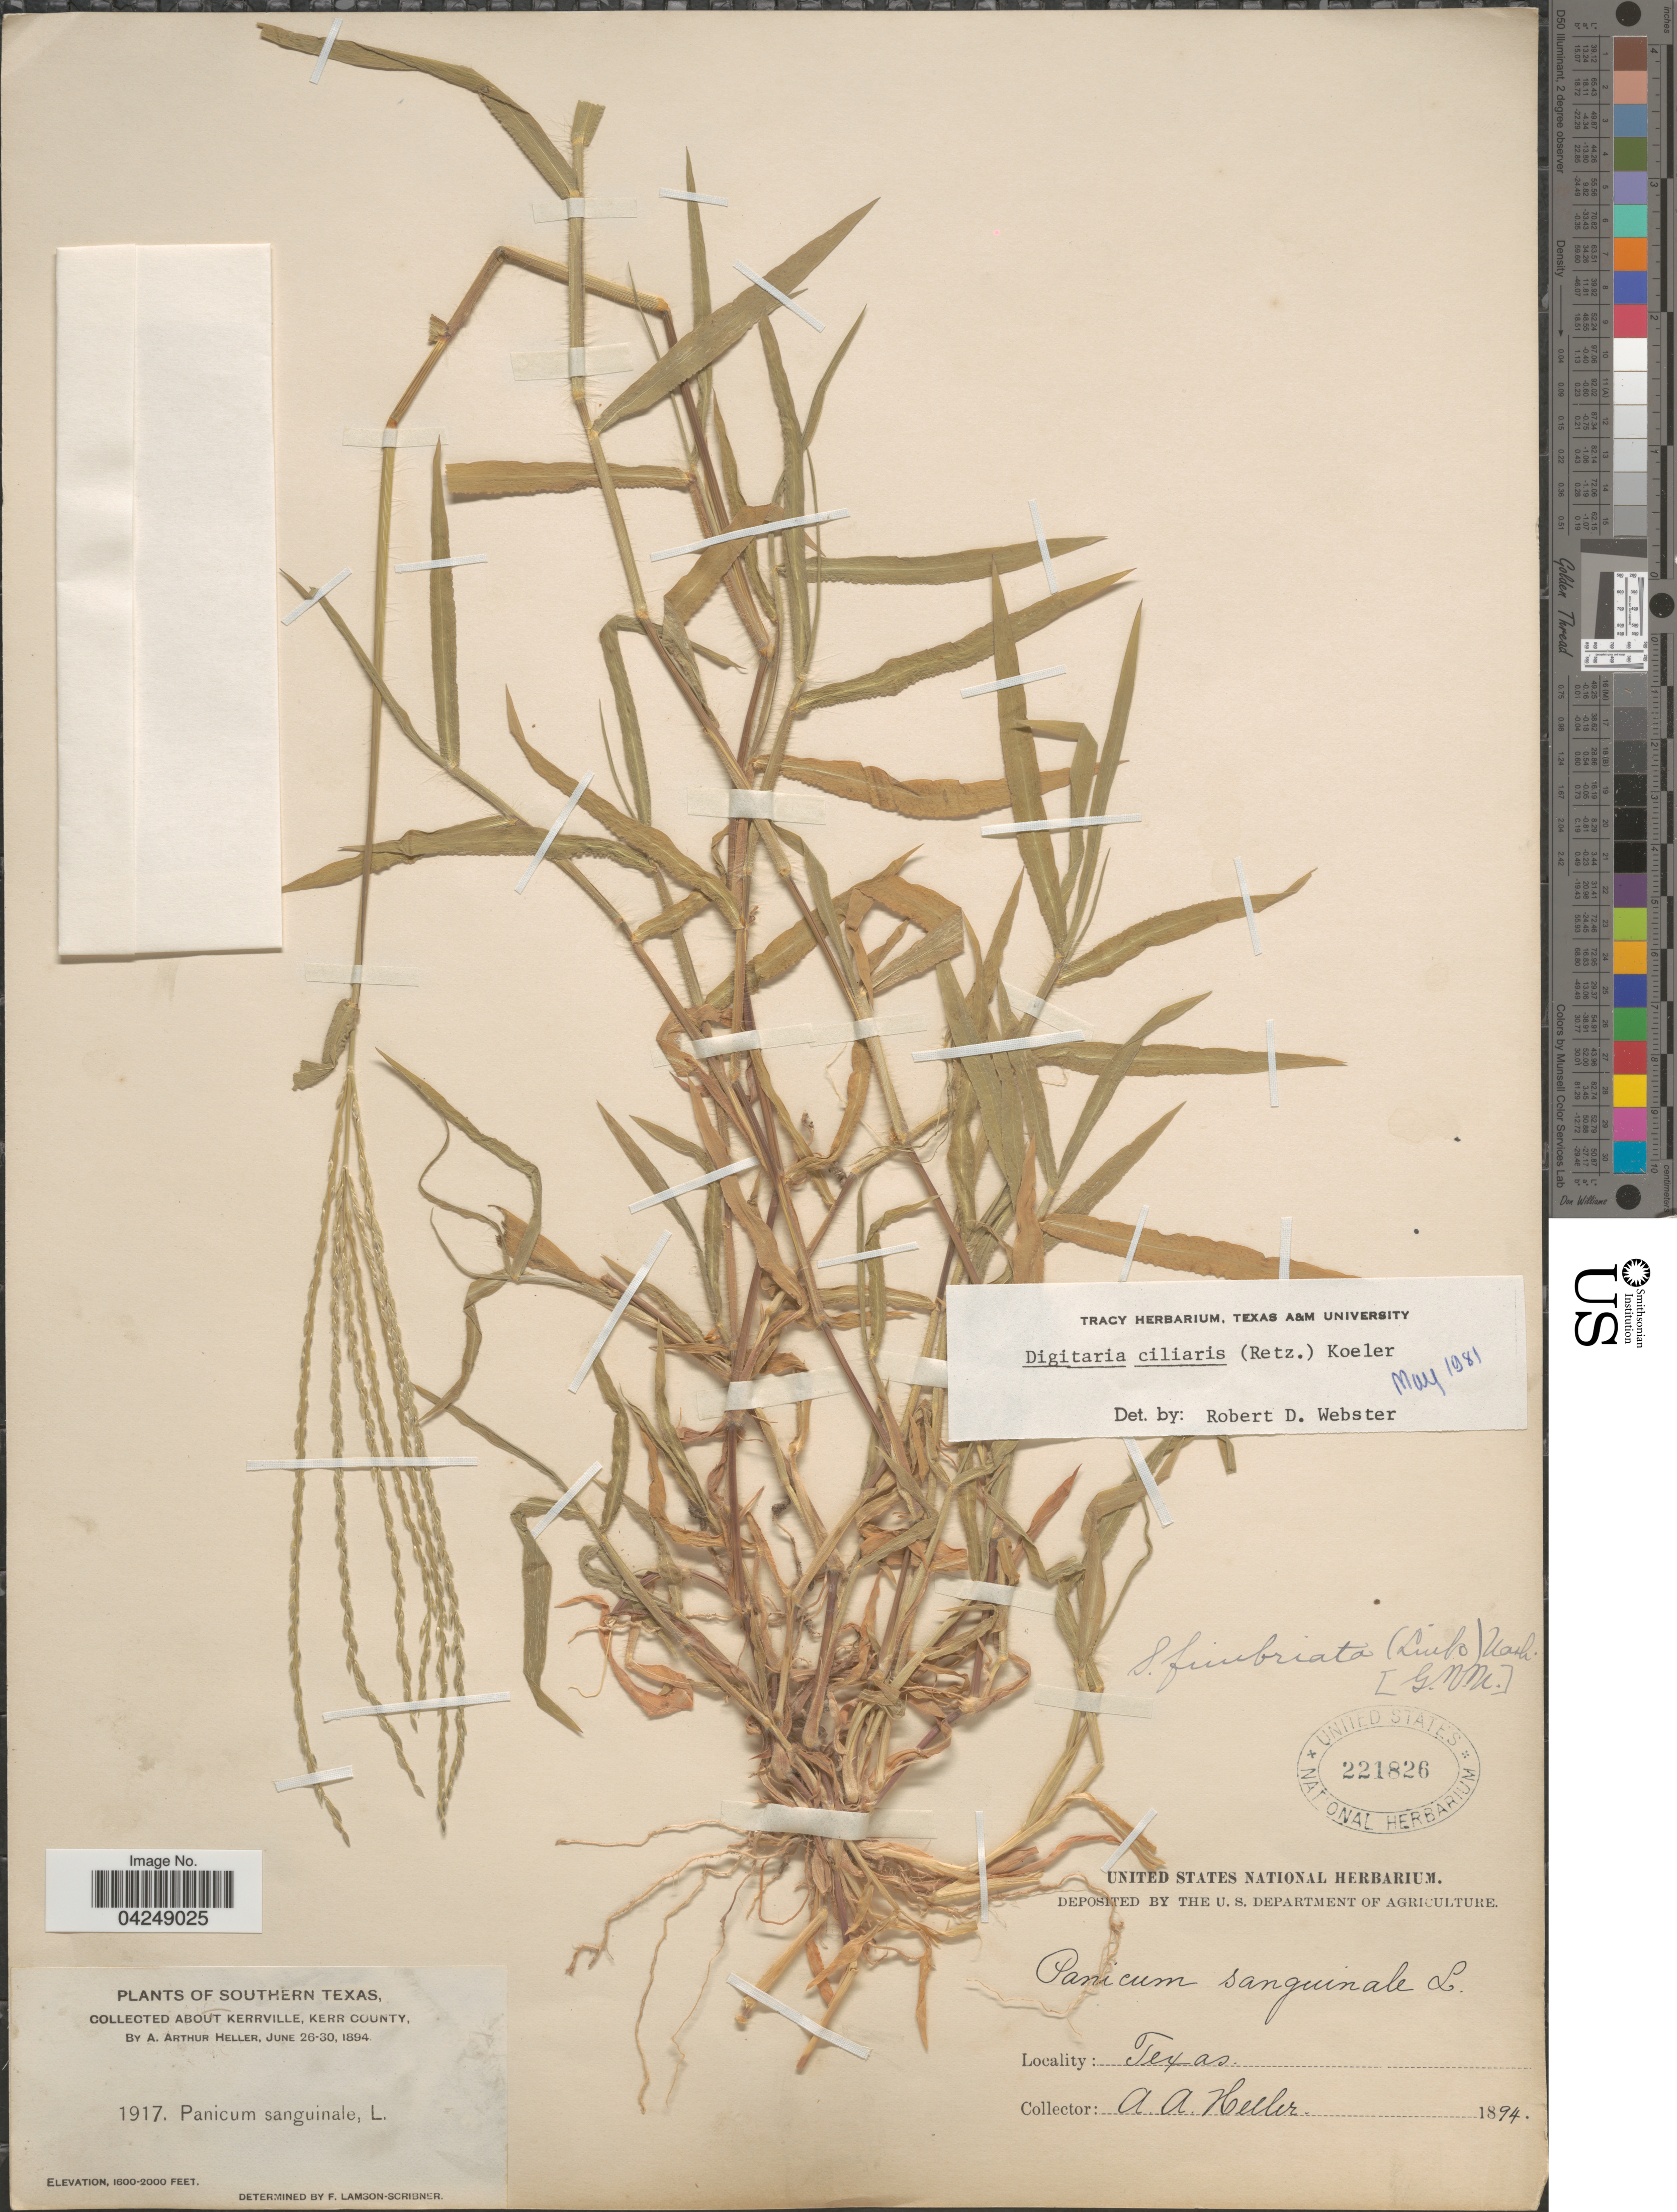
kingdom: Plantae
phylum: Tracheophyta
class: Liliopsida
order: Poales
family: Poaceae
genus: Digitaria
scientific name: Digitaria ciliaris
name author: (Retz.) Koeler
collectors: A. A. Heller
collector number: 1917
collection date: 1894-06-26/1894-06-30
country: United States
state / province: Texas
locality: About Kerrville, Kerr County.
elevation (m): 488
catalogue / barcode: US 221826